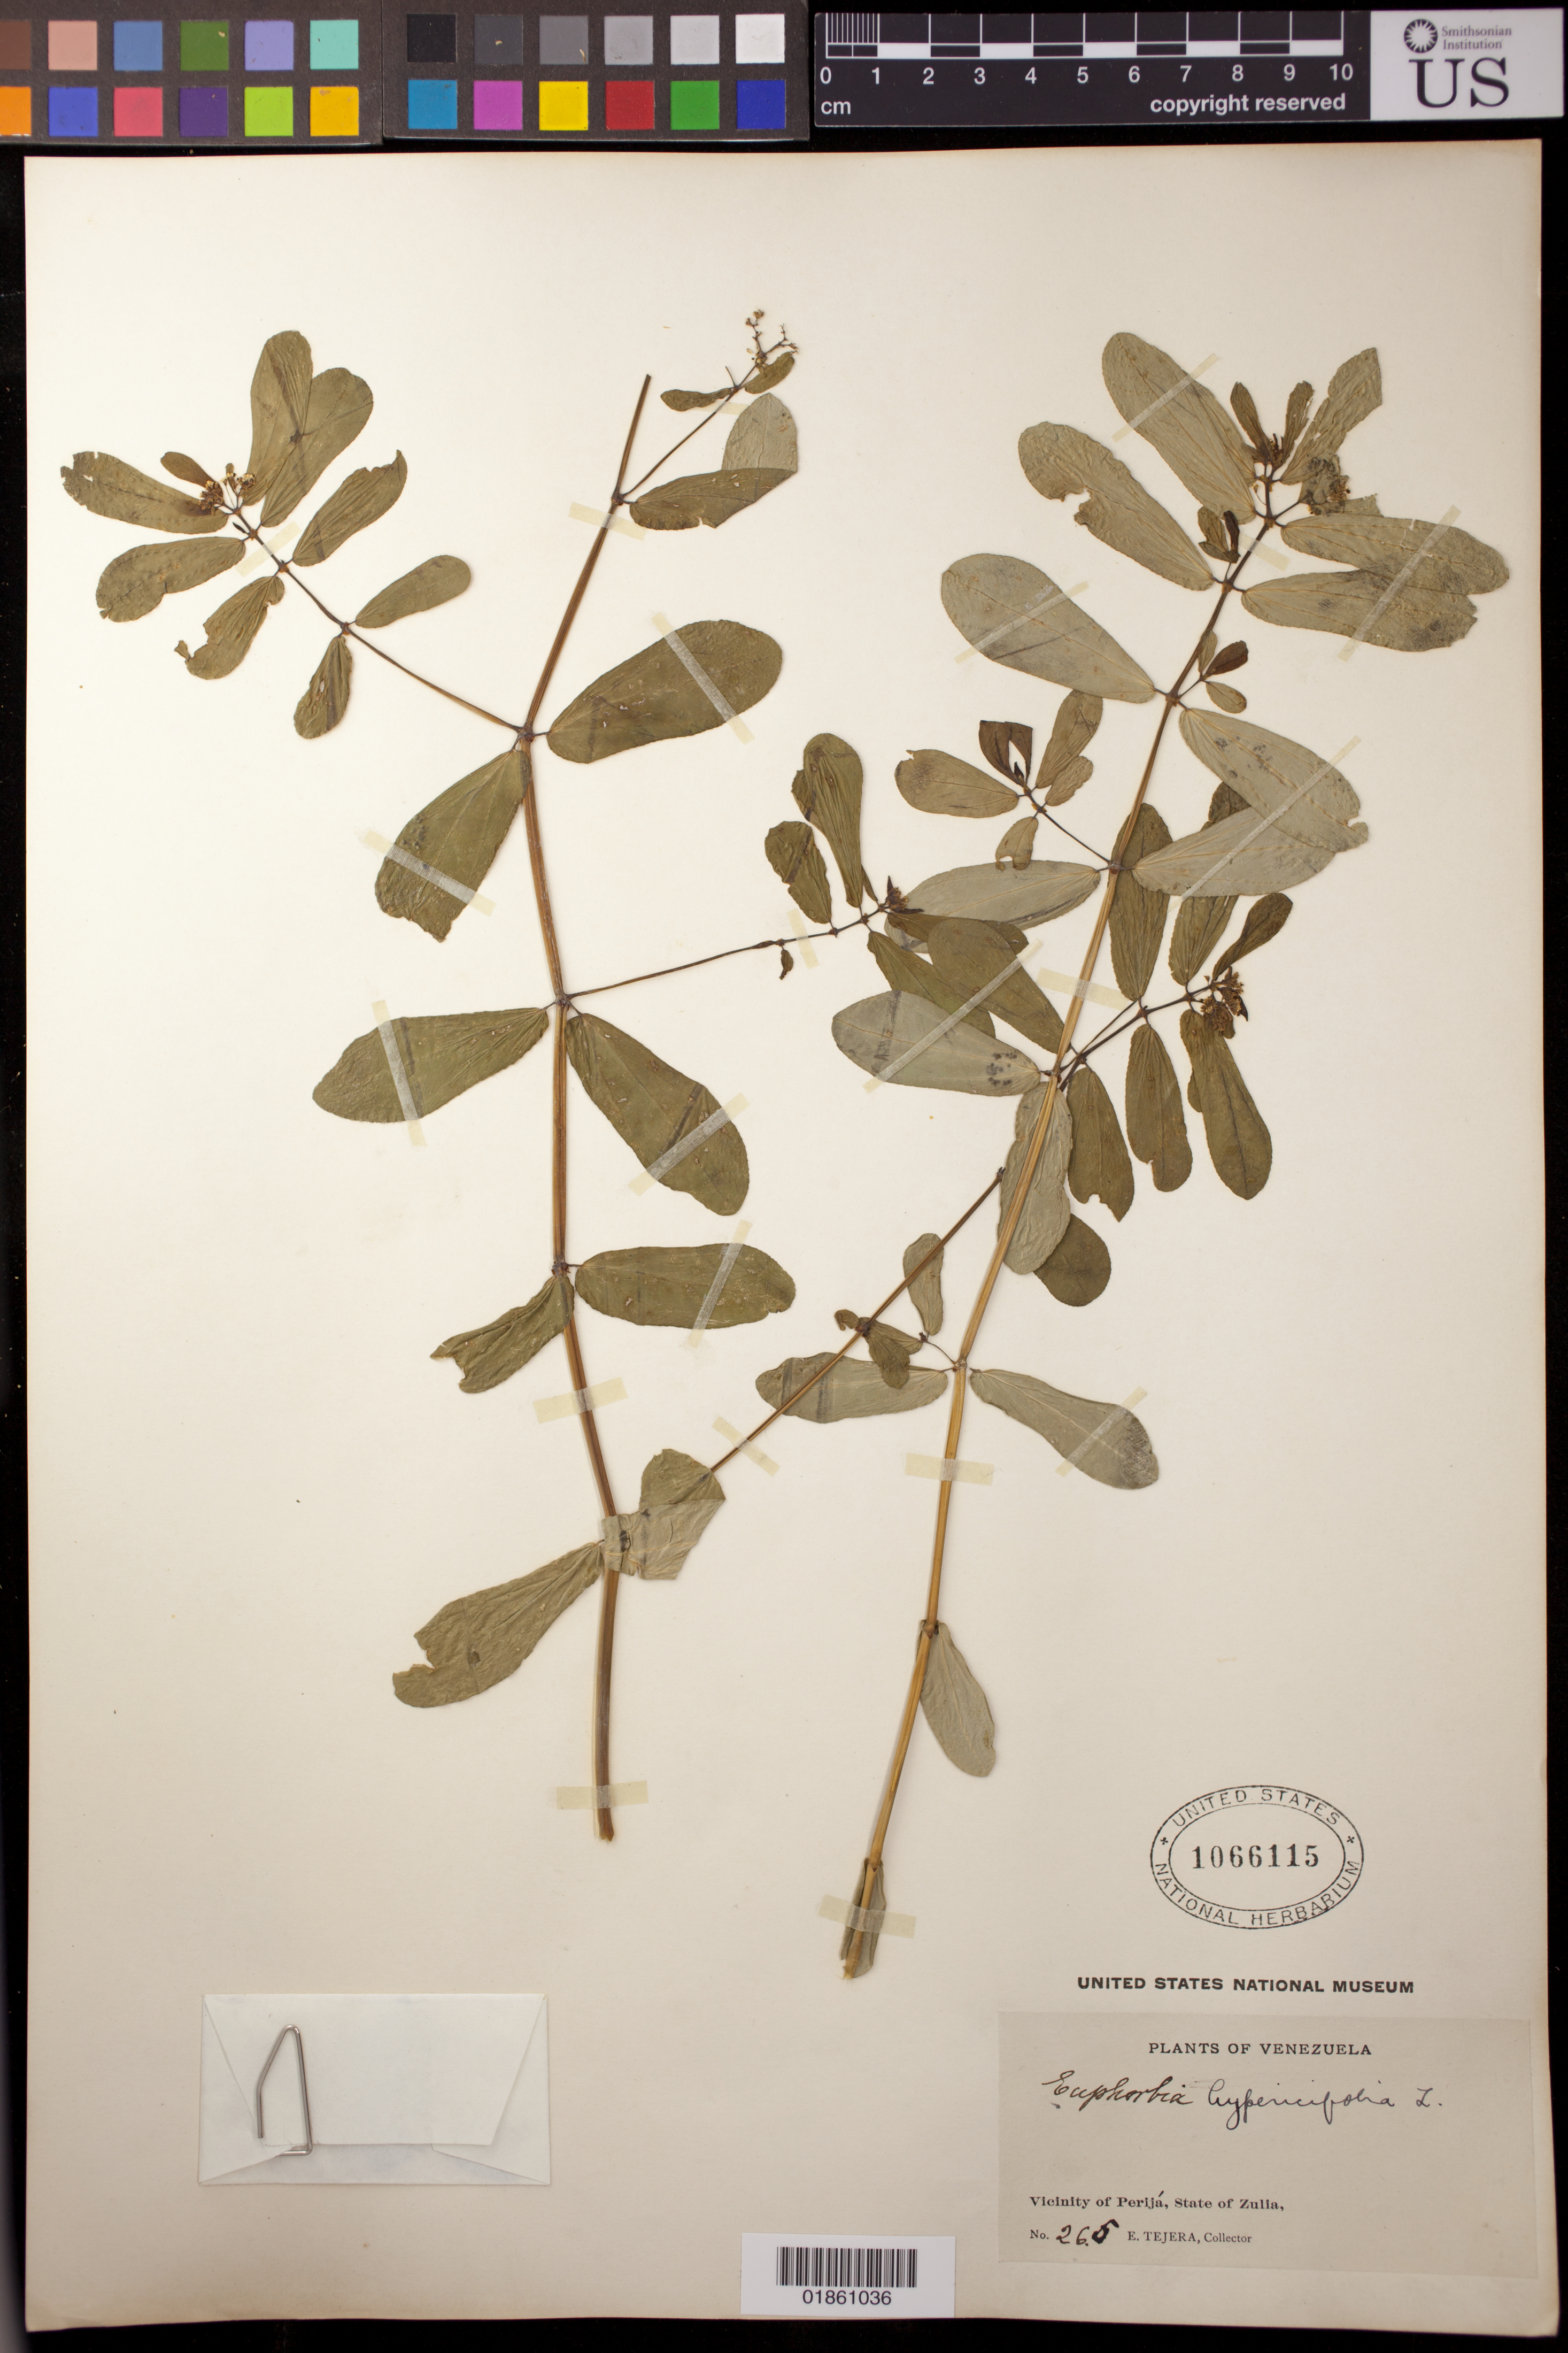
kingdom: Plantae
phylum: Tracheophyta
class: Magnoliopsida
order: Malpighiales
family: Euphorbiaceae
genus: Euphorbia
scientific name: Euphorbia hypericifolia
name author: L.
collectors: E. Tejera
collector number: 265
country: Venezuela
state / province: Zulia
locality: Vicinity of Perijá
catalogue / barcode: US 1066115